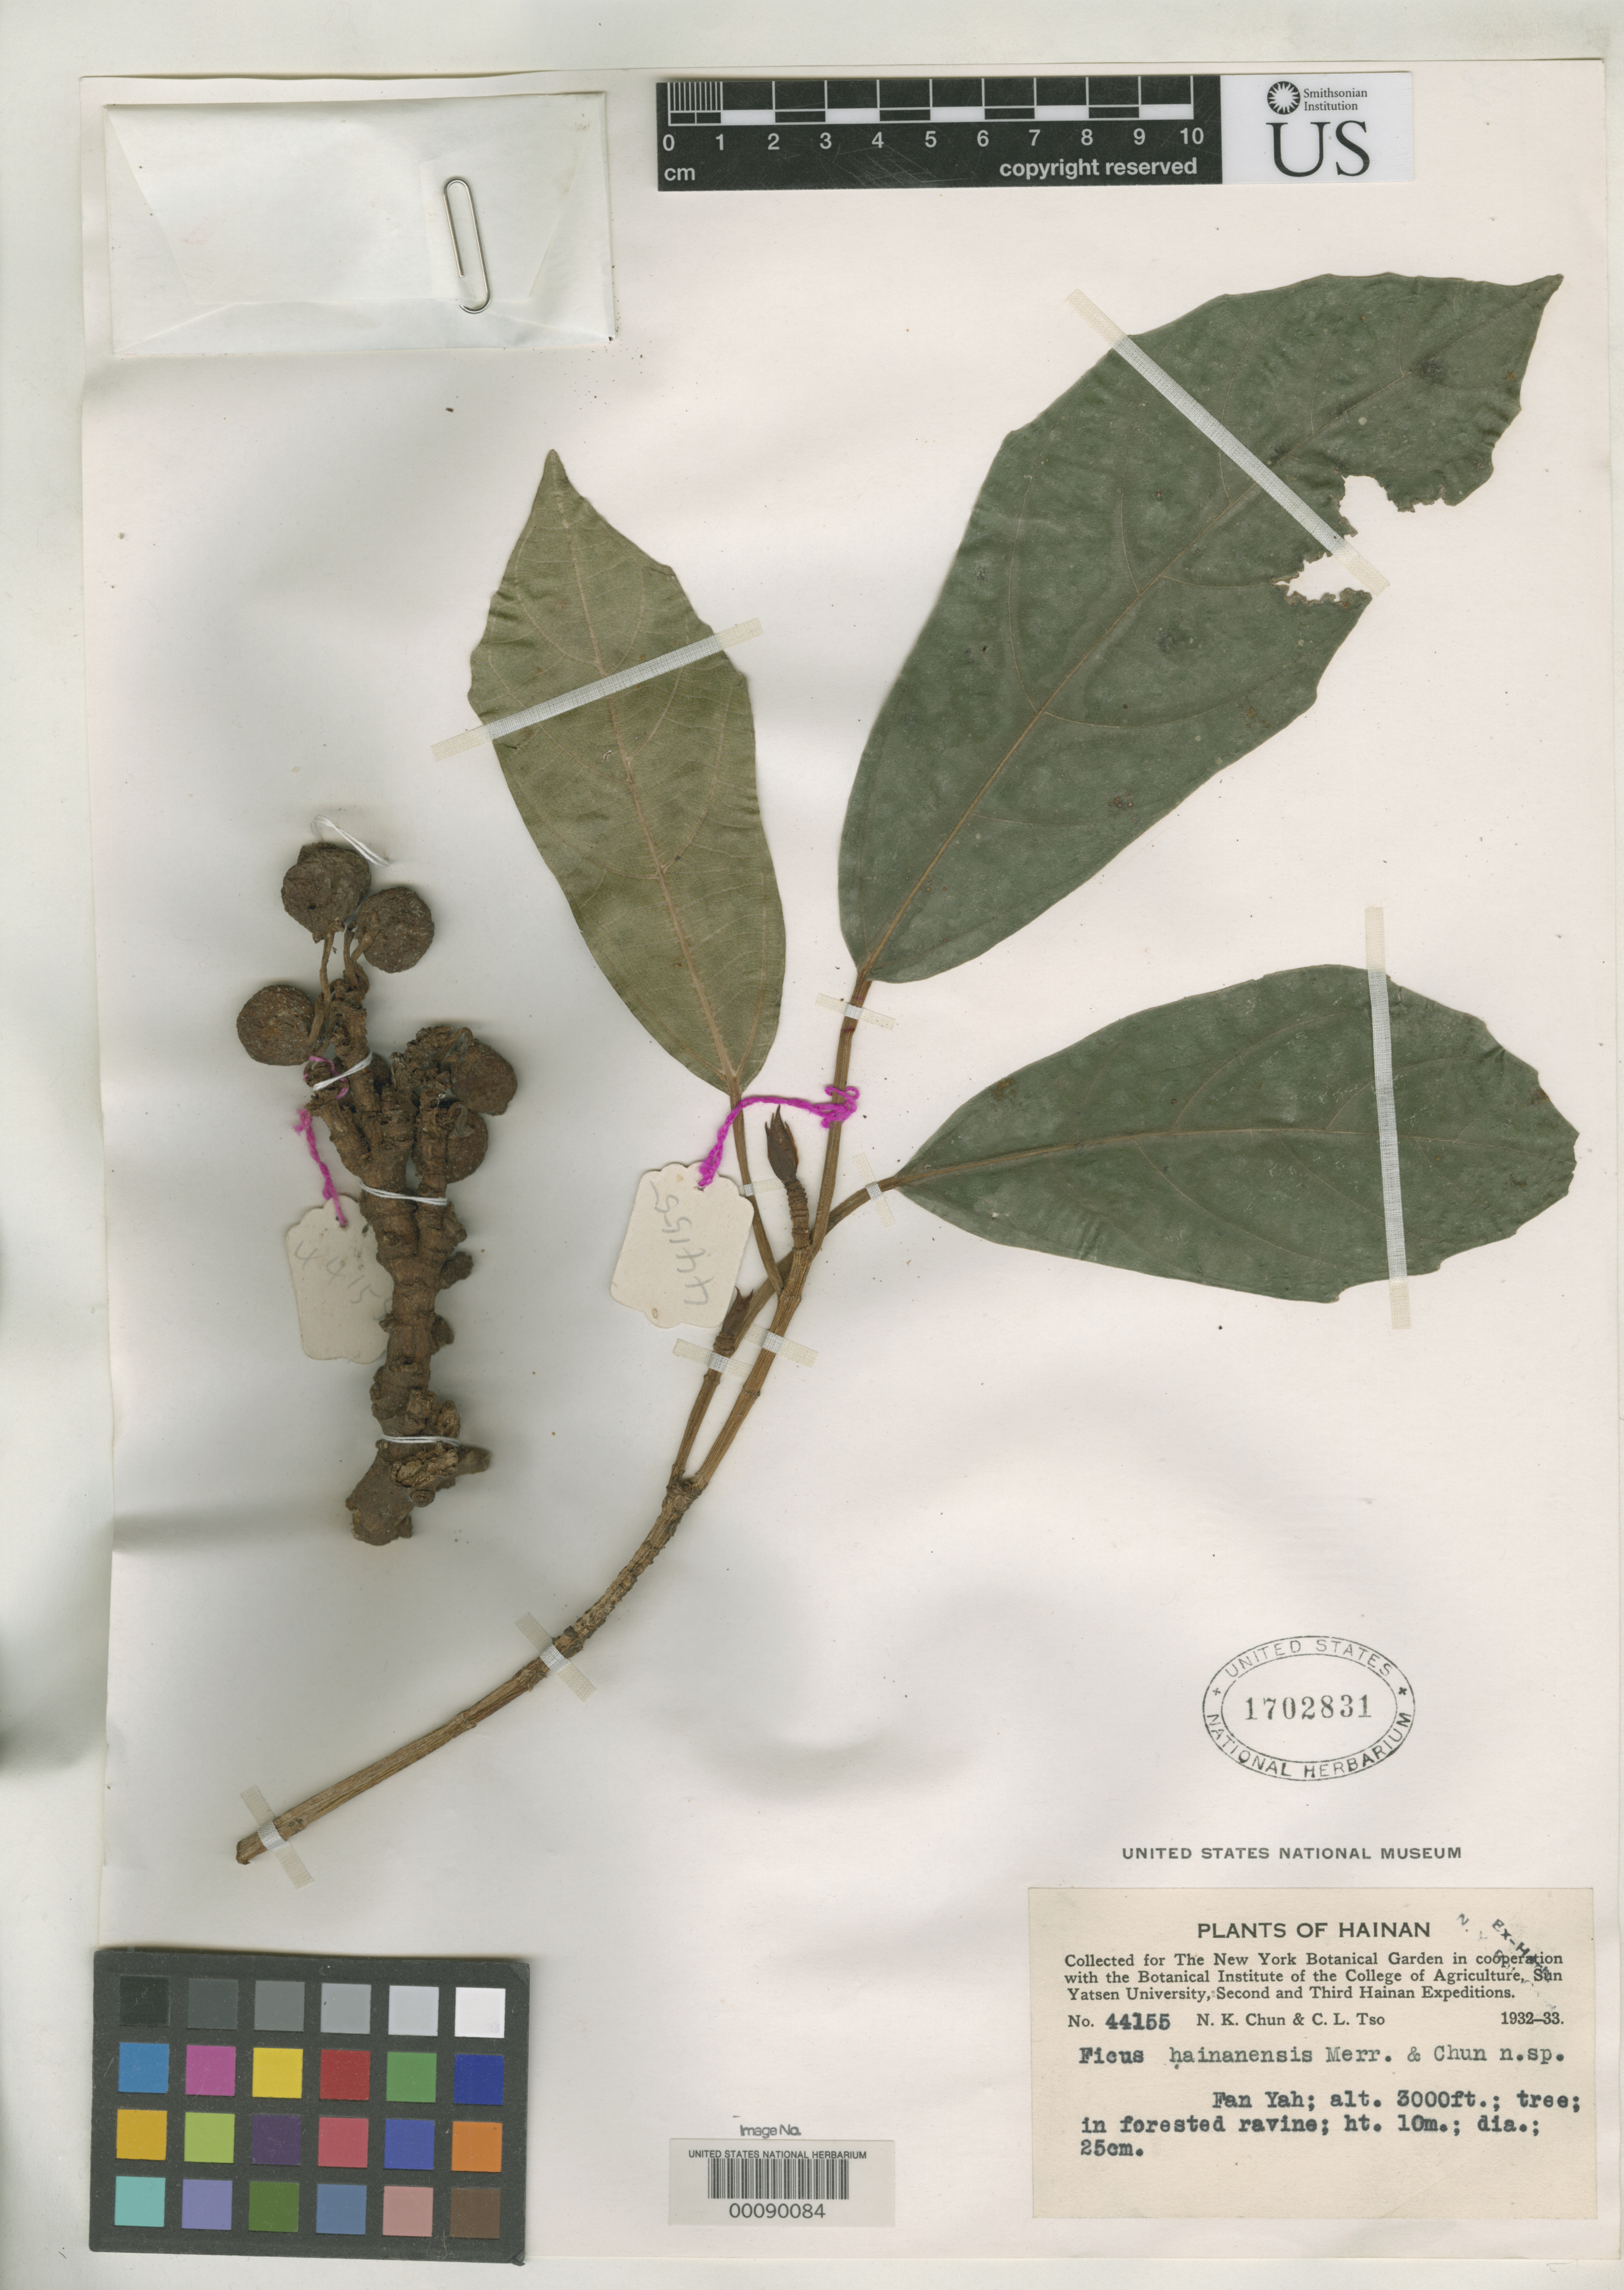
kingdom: Plantae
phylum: Tracheophyta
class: Magnoliopsida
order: Rosales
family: Moraceae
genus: Ficus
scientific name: Ficus hainanensis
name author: Merr. & Chun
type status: Isotype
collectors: N. K. Chun & C. Tso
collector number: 44155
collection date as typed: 1932 to -- --- 1933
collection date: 1932/1933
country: China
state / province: Hainan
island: Hainan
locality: Fan Yah.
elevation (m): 914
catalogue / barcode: US 1702831